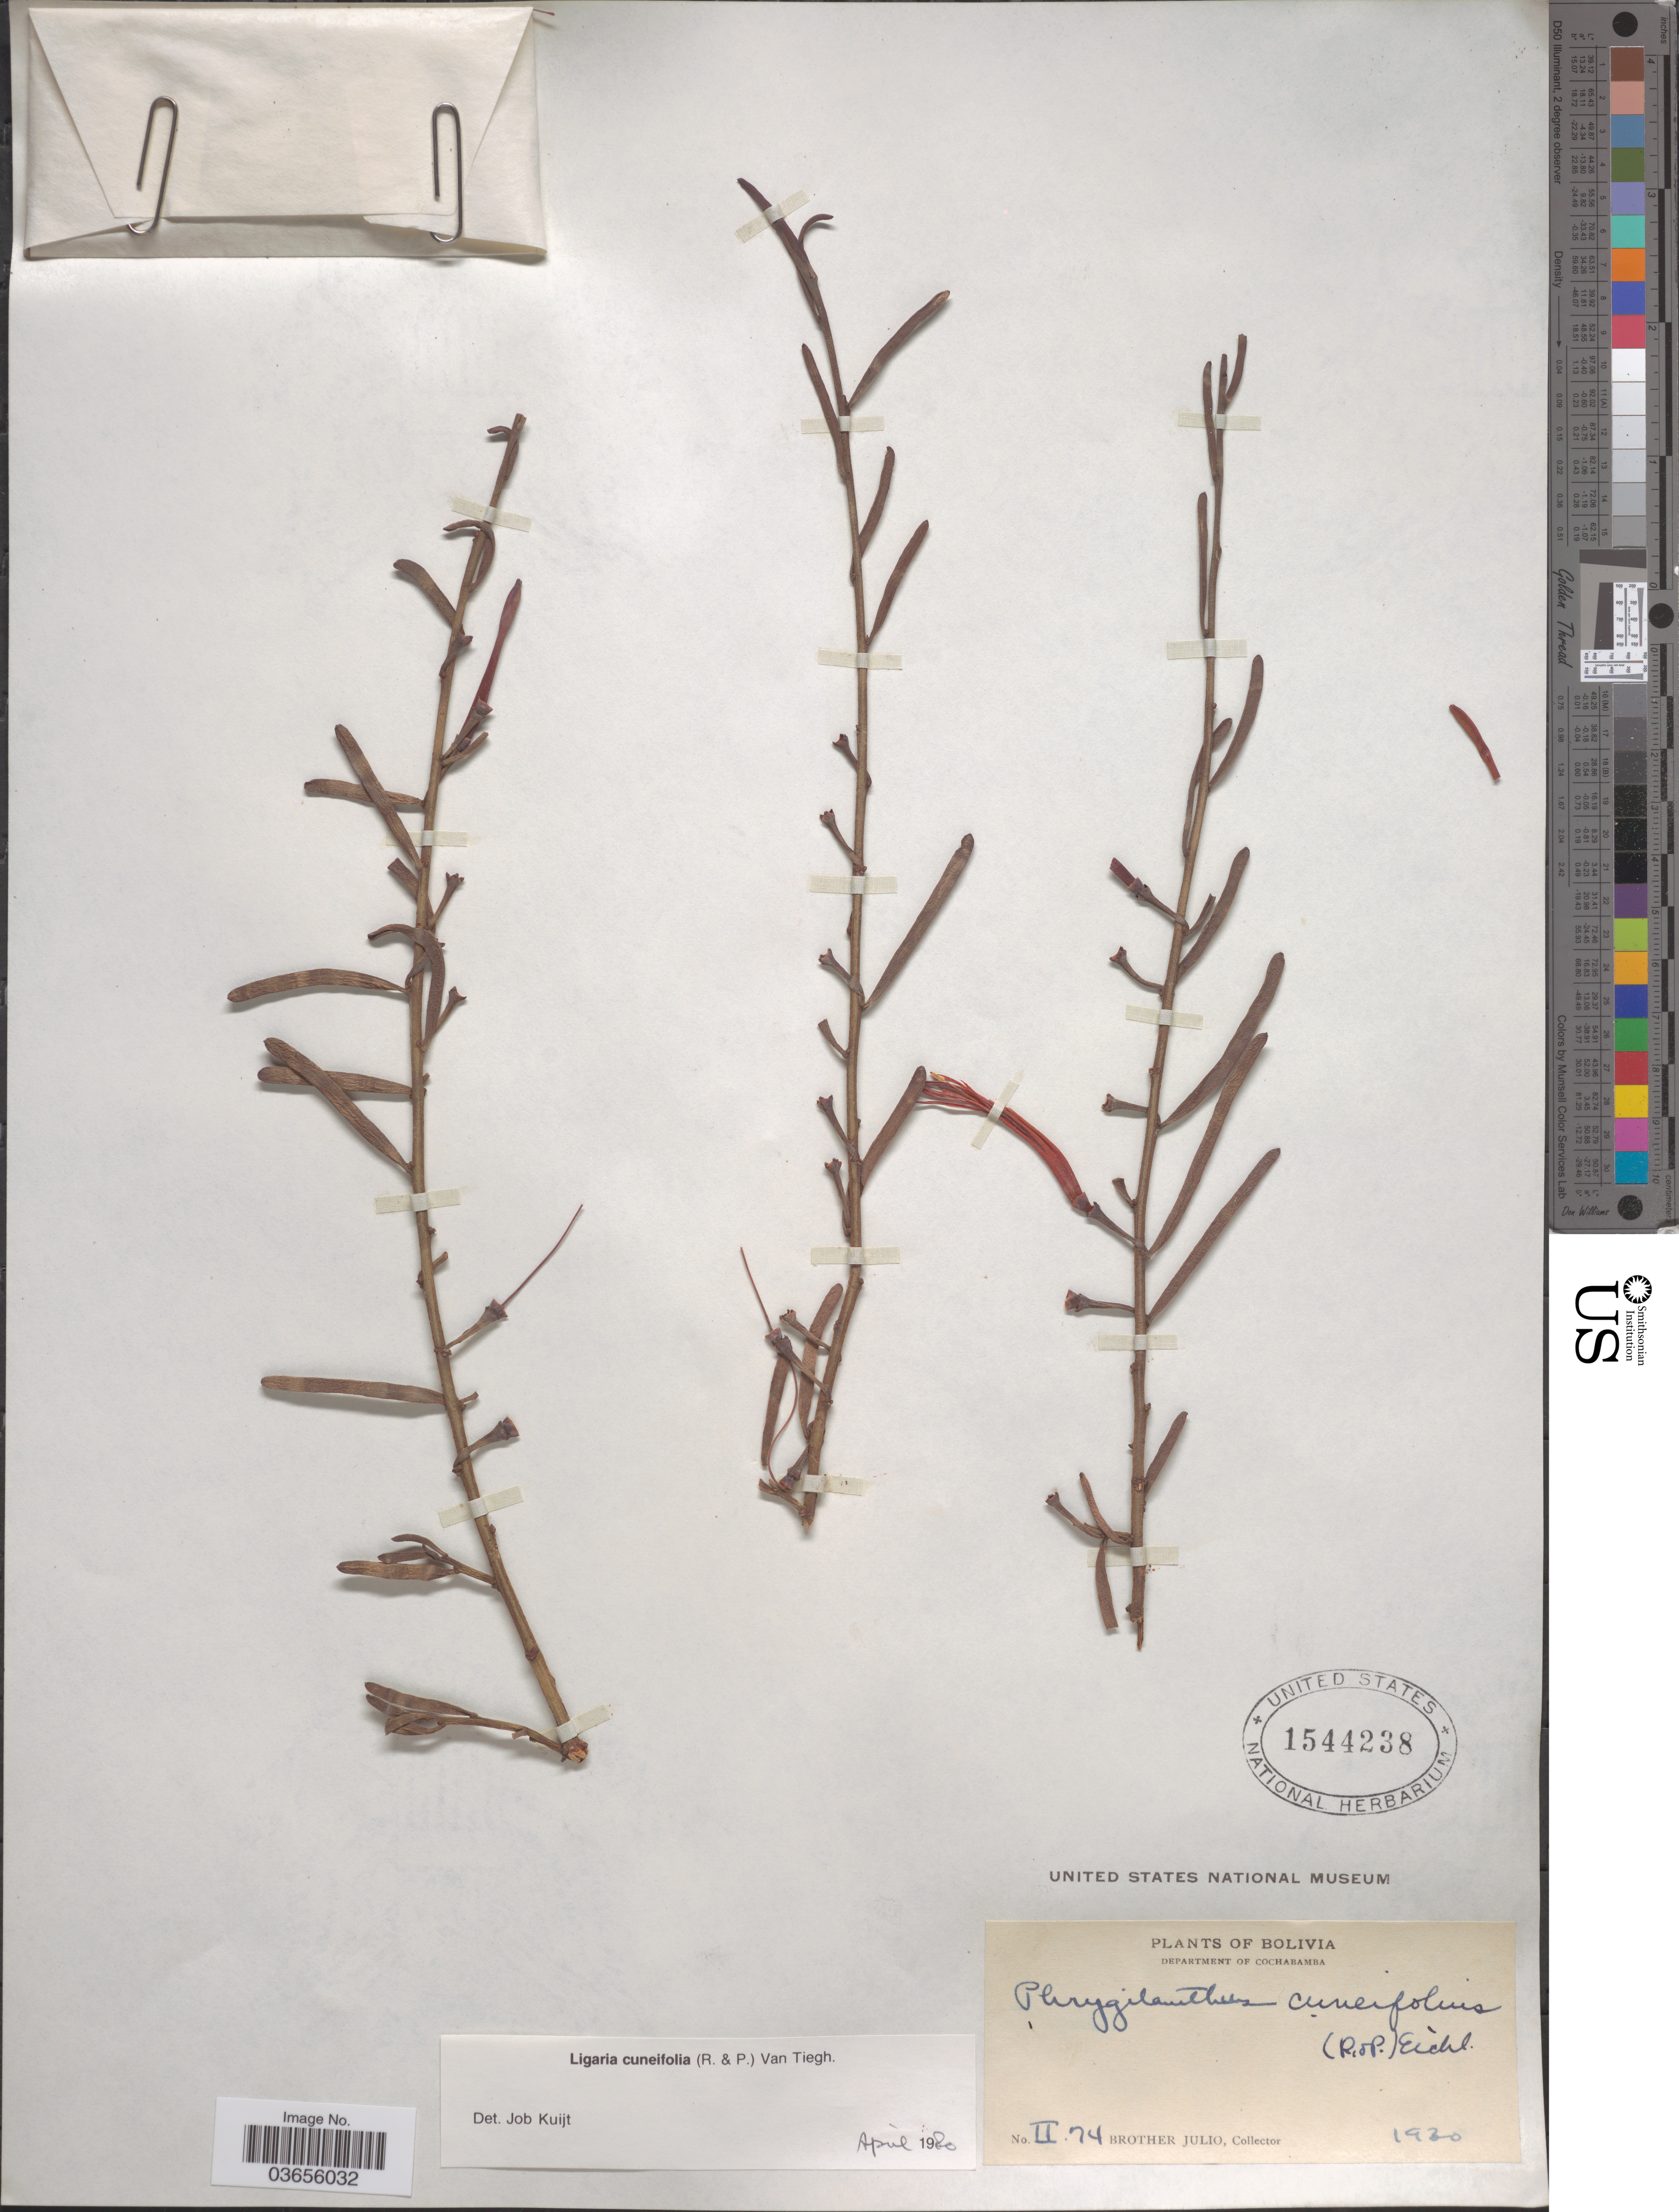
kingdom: Plantae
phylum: Tracheophyta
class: Magnoliopsida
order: Santalales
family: Loranthaceae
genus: Ligaria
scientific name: Ligaria cuneifolia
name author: (Ruiz & Pav.) Tiegh.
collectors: Bro. Julio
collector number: II.74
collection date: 1930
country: Bolivia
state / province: Cochabamba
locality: Department of Cochabamba.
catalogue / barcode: US 1544238